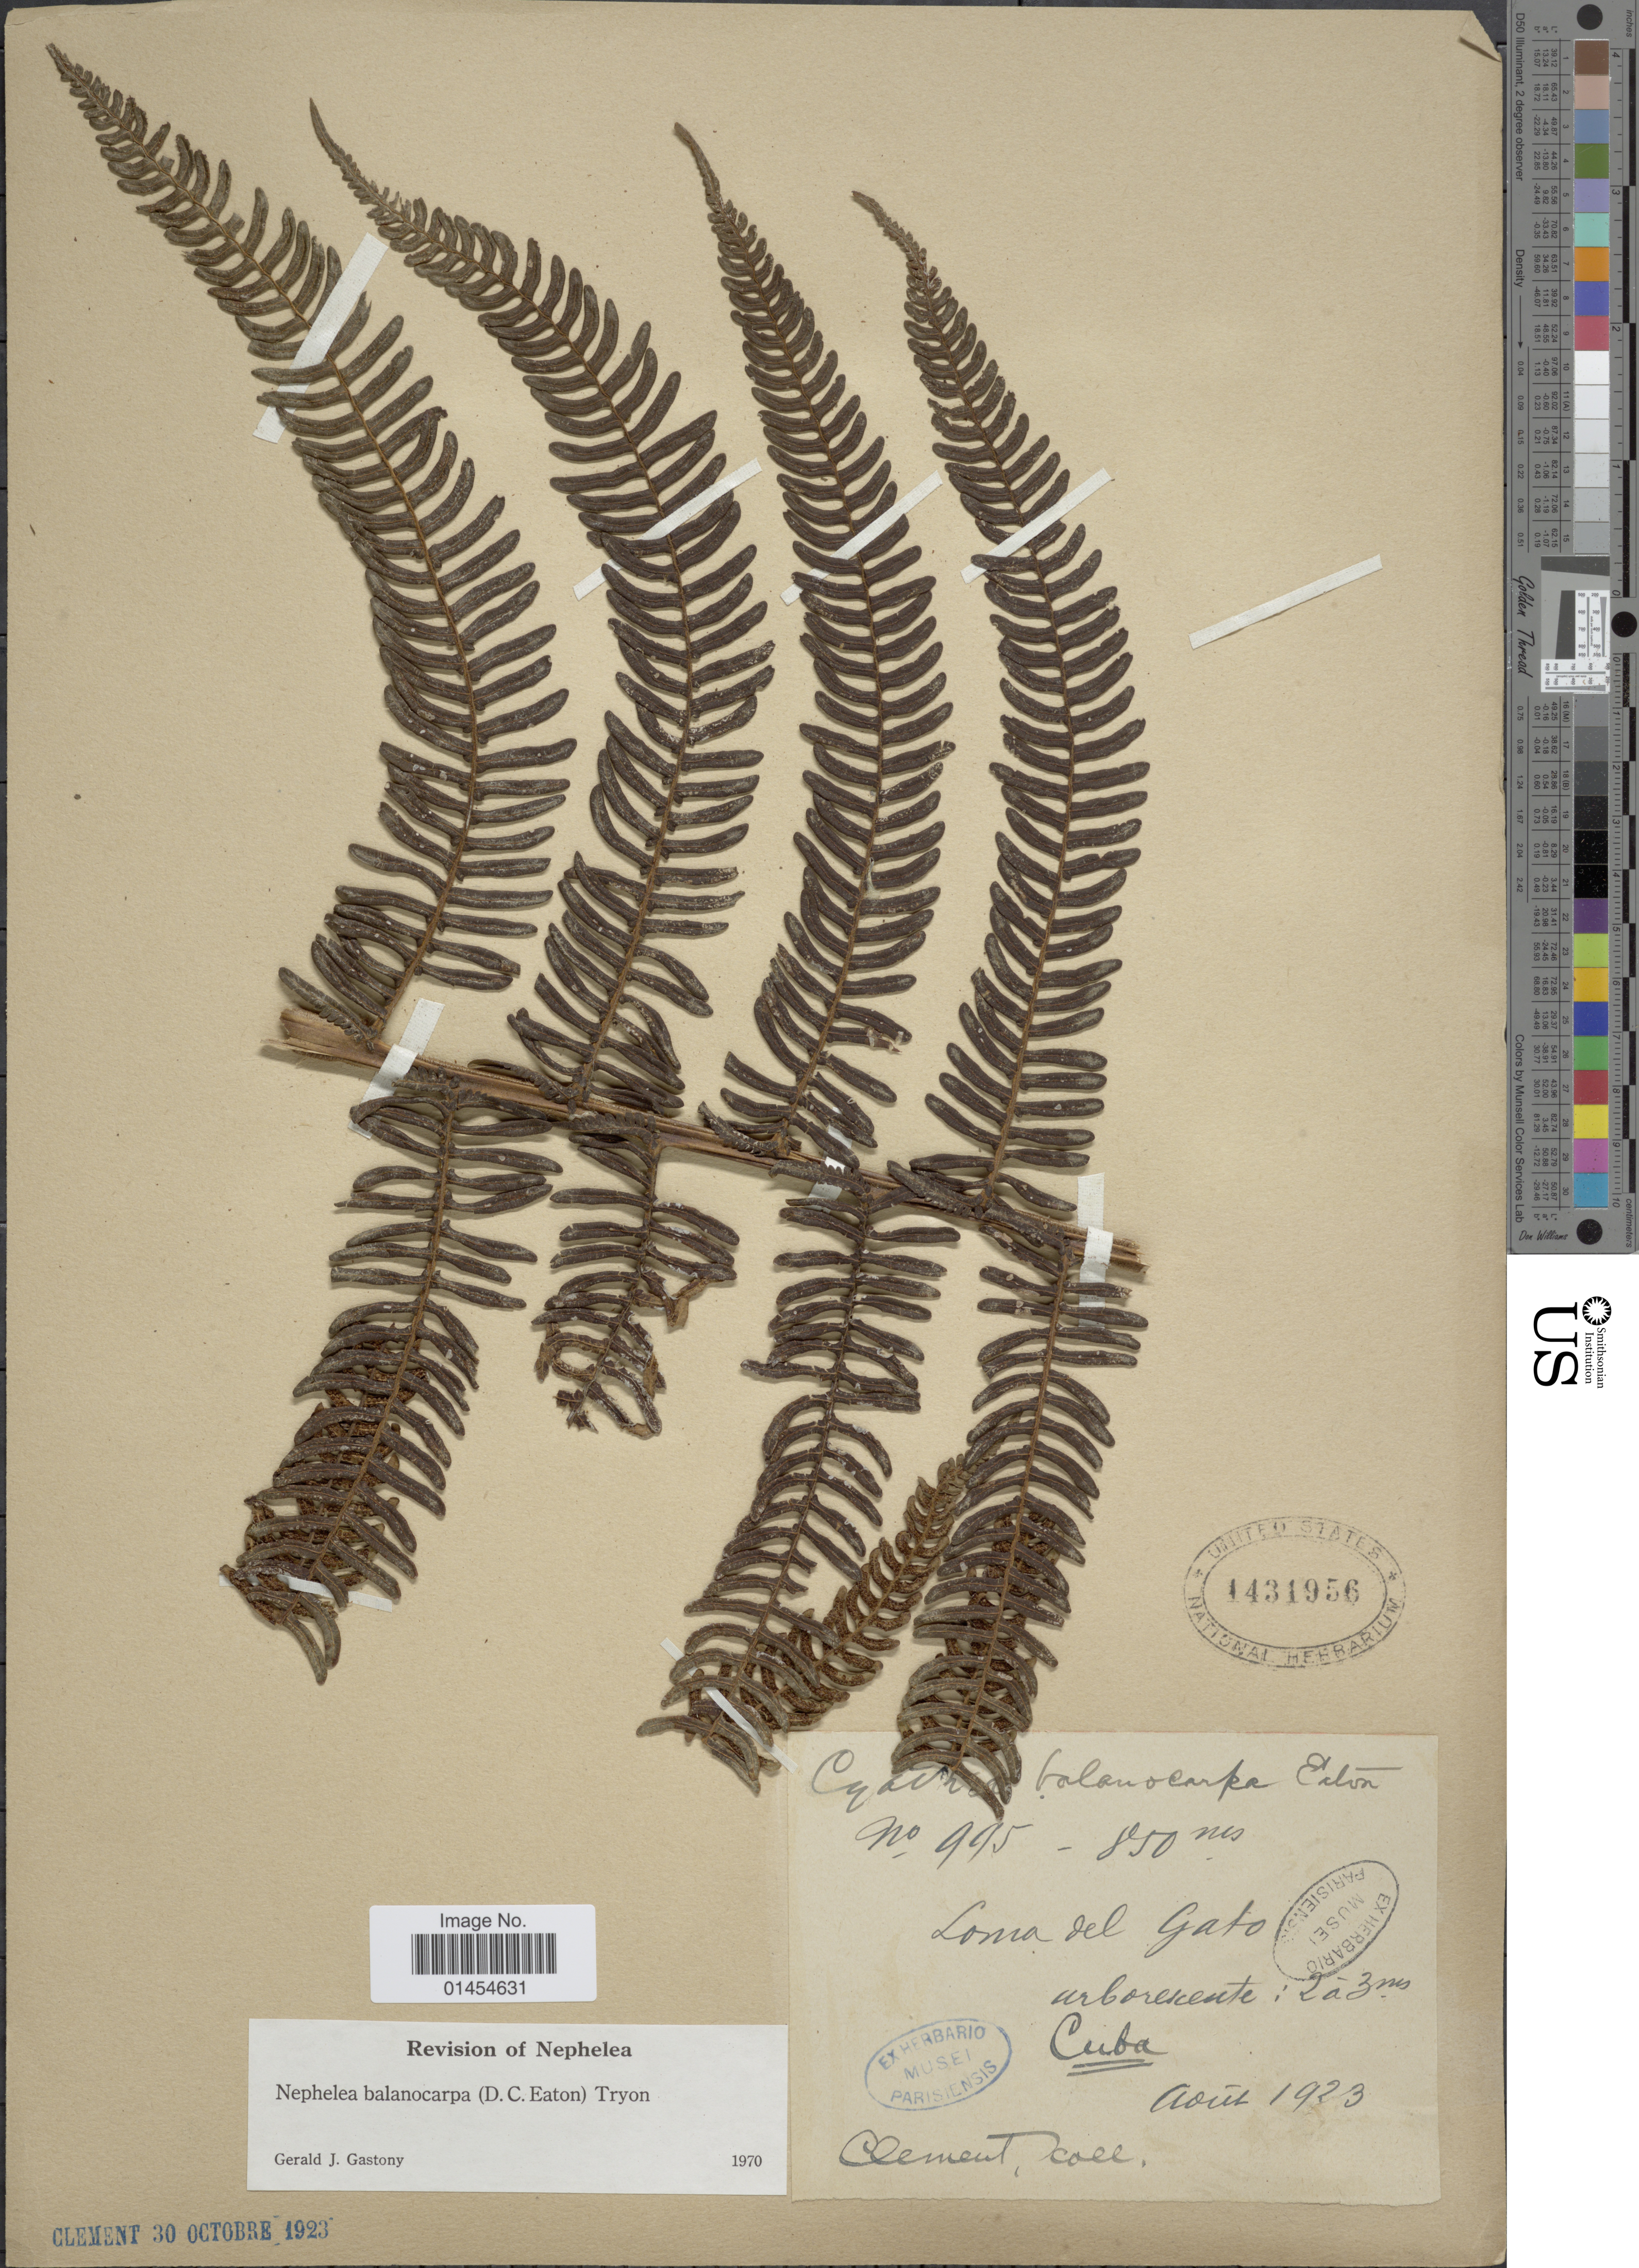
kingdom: Plantae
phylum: Tracheophyta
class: Polypodiopsida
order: Cyatheales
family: Cyatheaceae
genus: Alsophila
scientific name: Alsophila balanocarpa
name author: (D.C. Eaton) D.S. Conant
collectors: -. Clement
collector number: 995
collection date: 1923-08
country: Cuba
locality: Loma del Gato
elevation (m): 850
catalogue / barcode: US 1431956